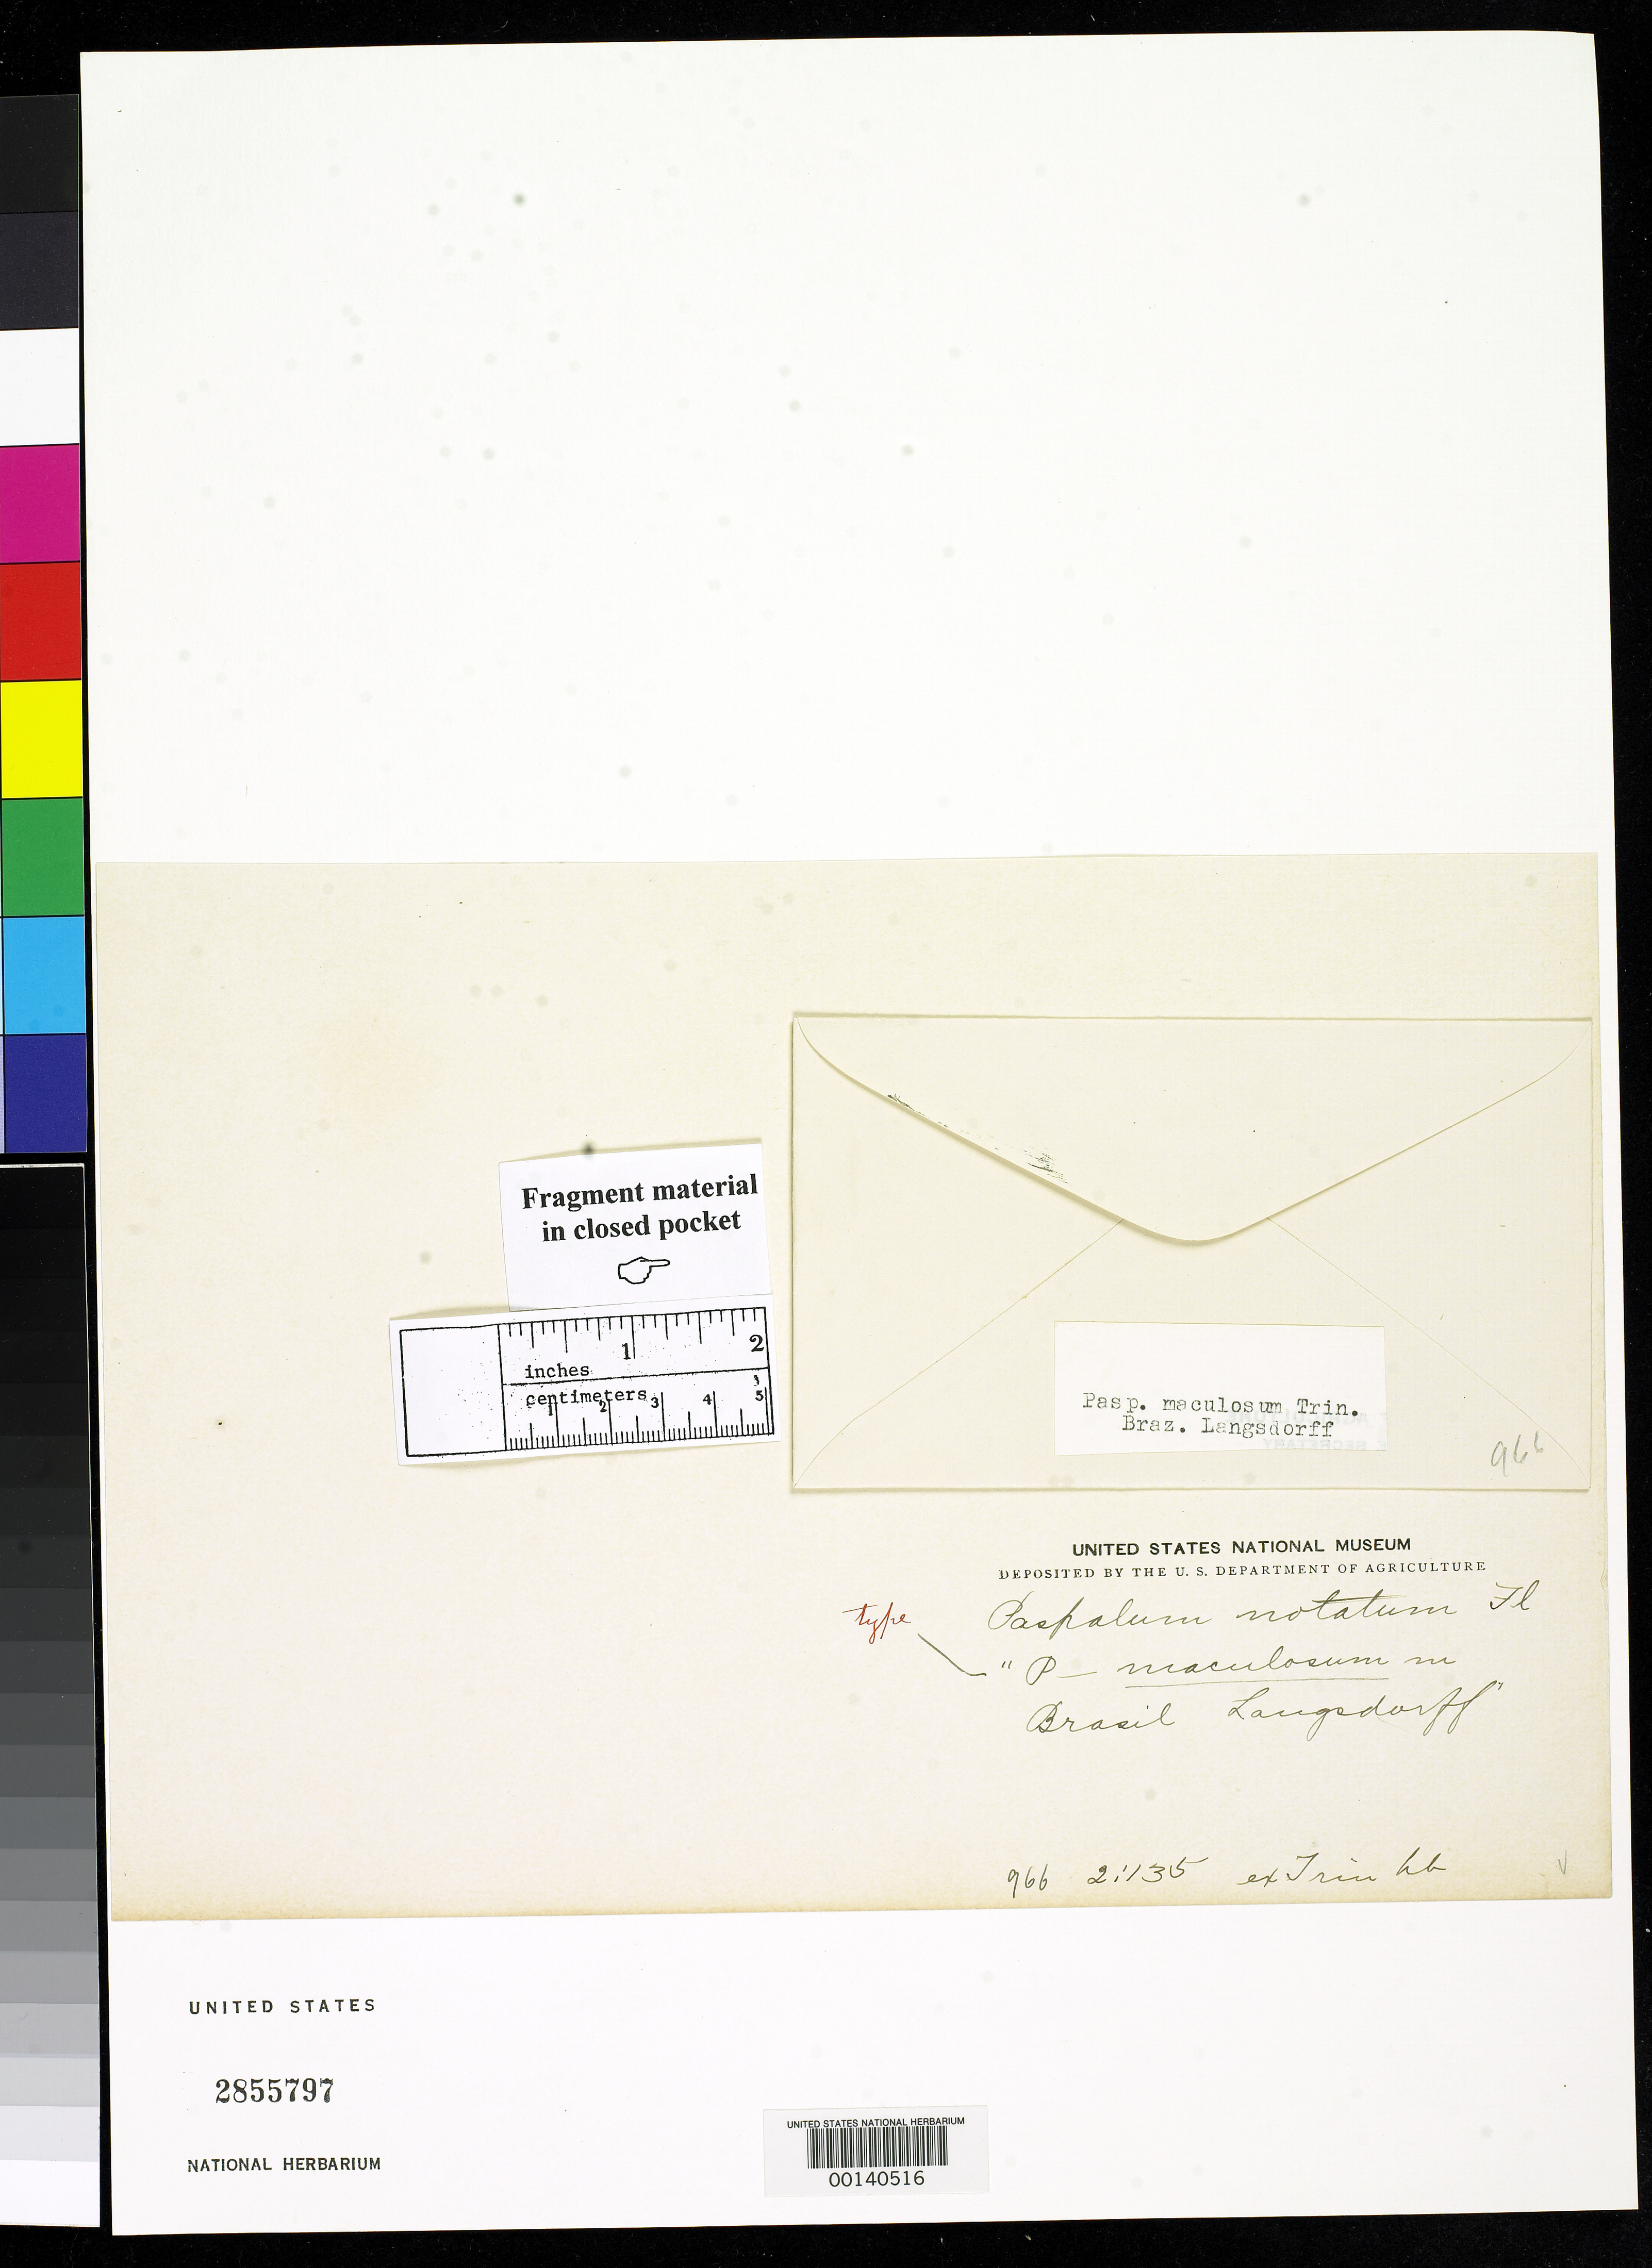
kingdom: Plantae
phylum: Tracheophyta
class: Liliopsida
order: Poales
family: Poaceae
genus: Paspalum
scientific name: Paspalum maculosum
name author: Trin.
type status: Type Fragment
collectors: G. H. von Langsdorff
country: Brazil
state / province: Minas Gerais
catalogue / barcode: US 2855797